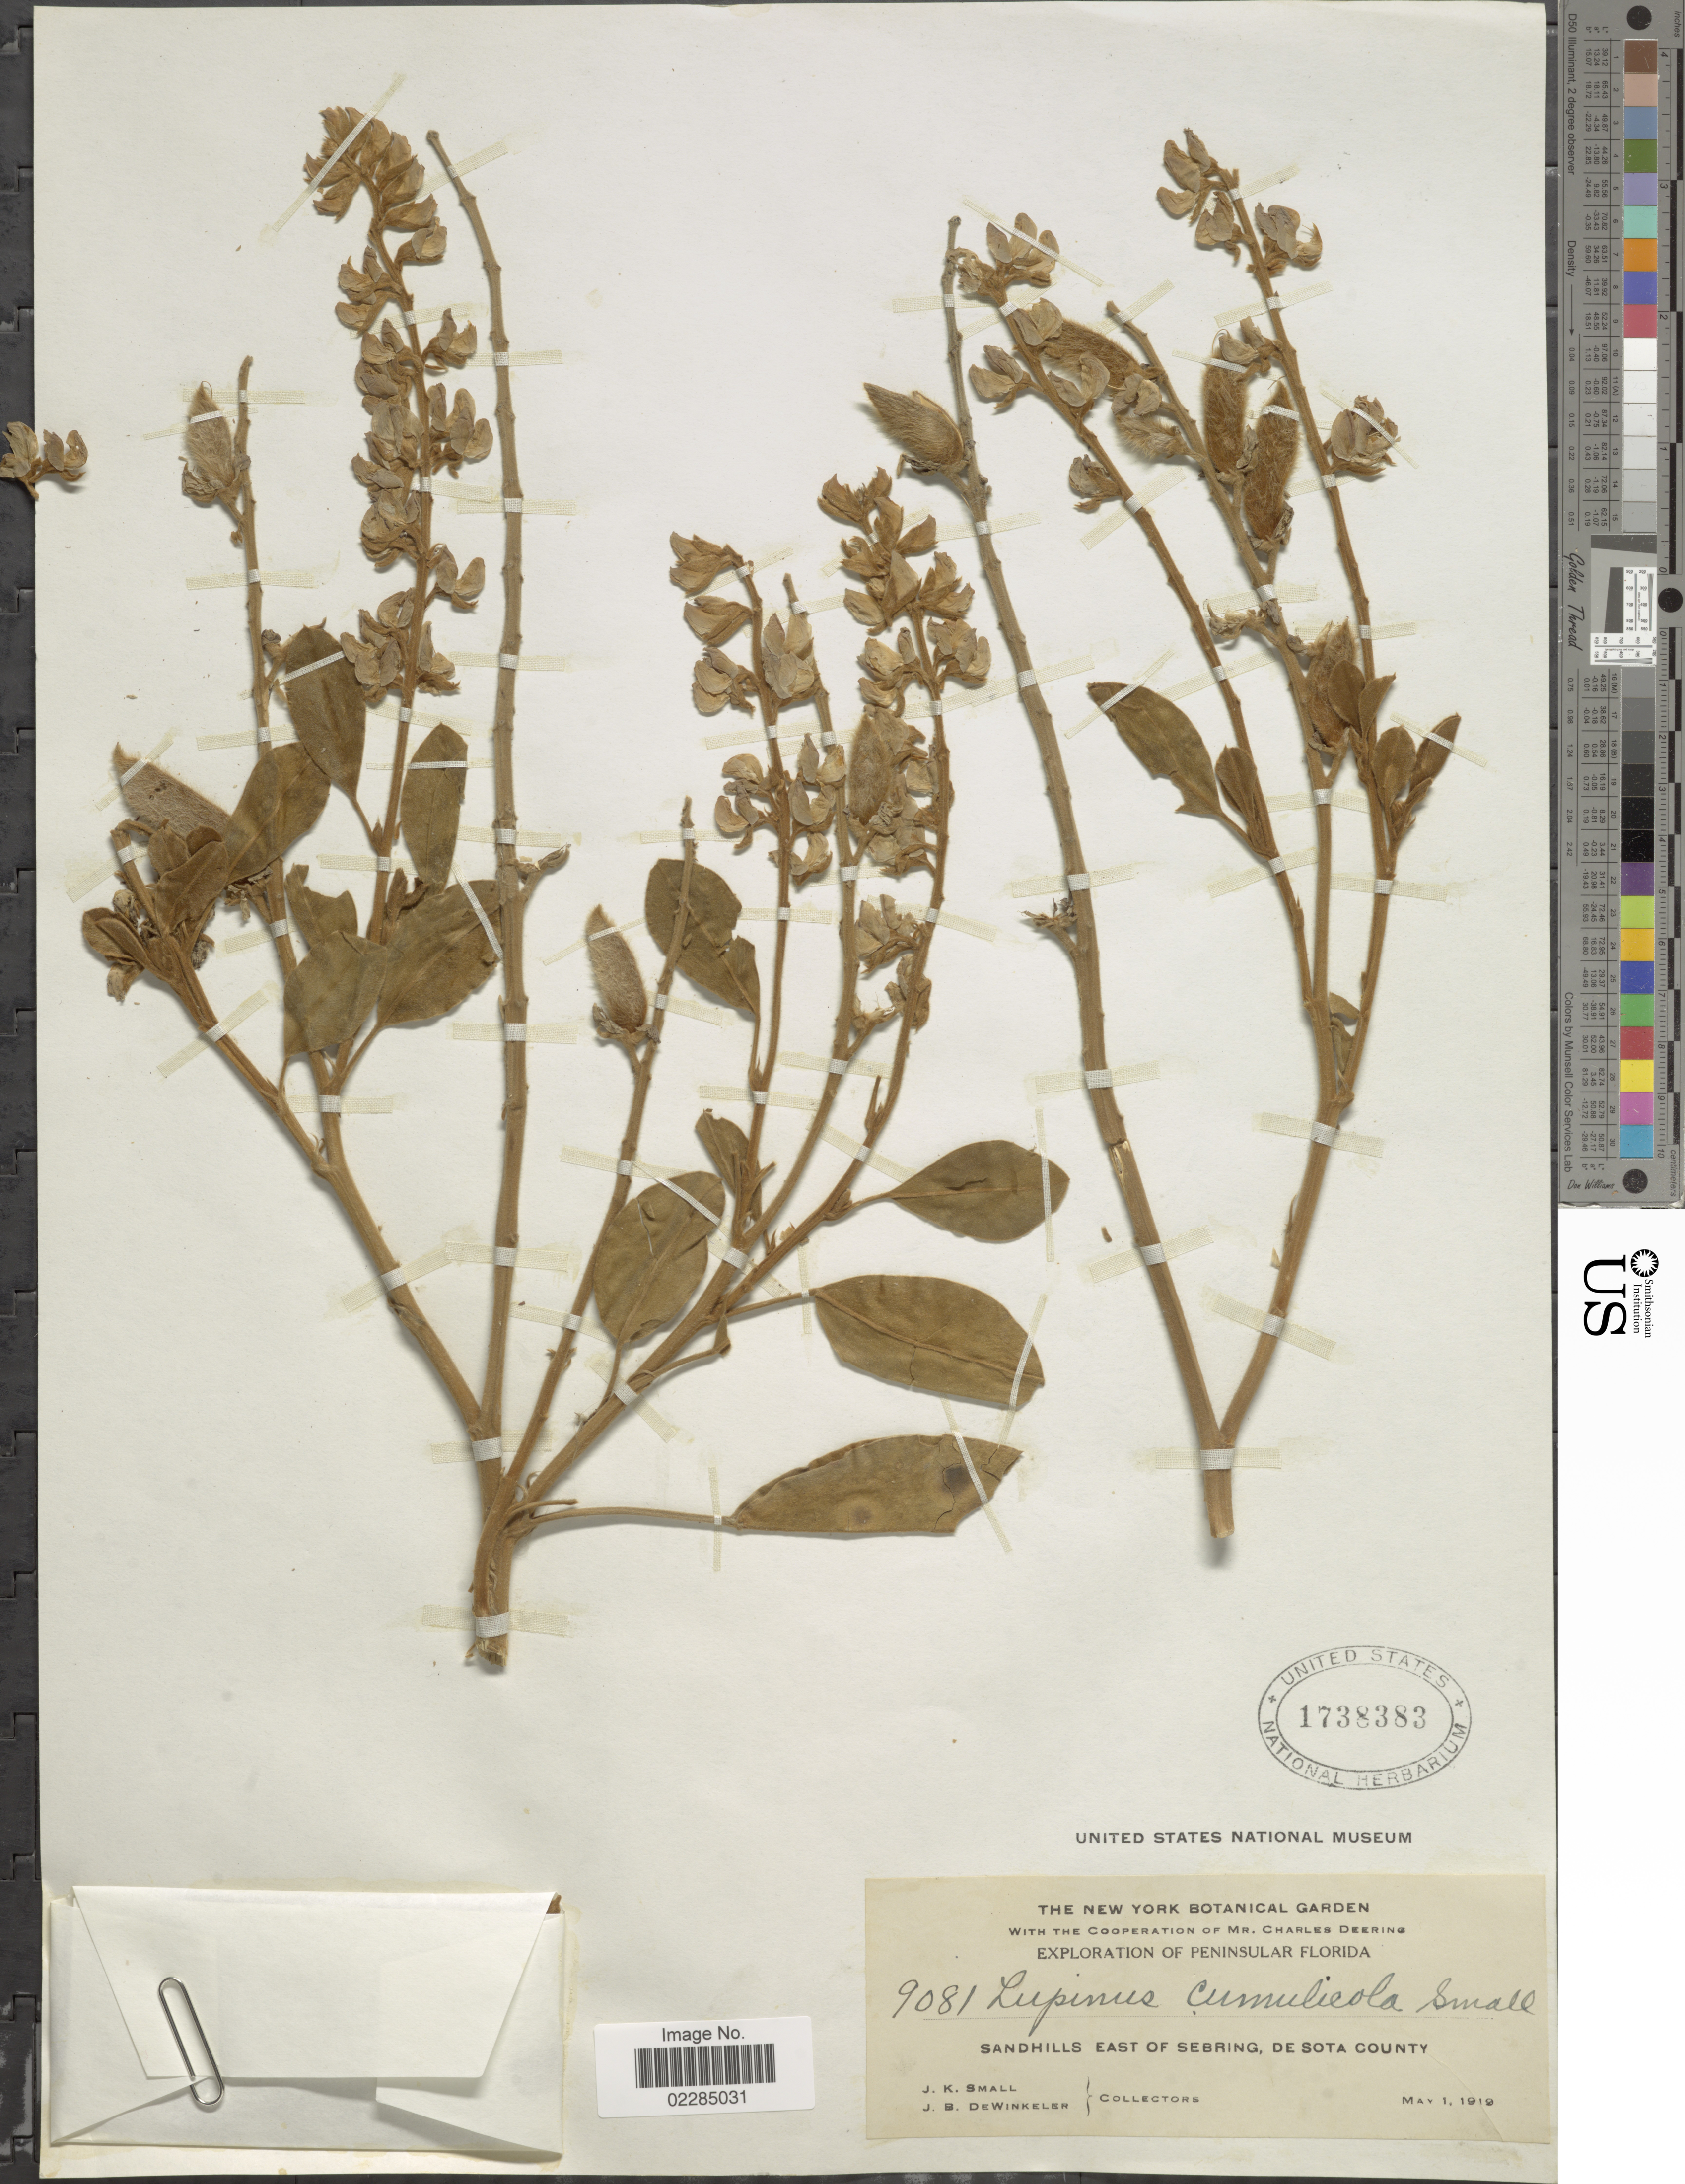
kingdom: Plantae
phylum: Tracheophyta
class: Magnoliopsida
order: Fabales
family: Fabaceae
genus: Lupinus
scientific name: Lupinus cumulicola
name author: Small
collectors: J. K. Small & J. B. Dewinkeler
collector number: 9081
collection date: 1919-05-01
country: United States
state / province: Florida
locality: Peninsular Florida. Sandhills east of Sebring, De Sota County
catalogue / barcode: US 1738383